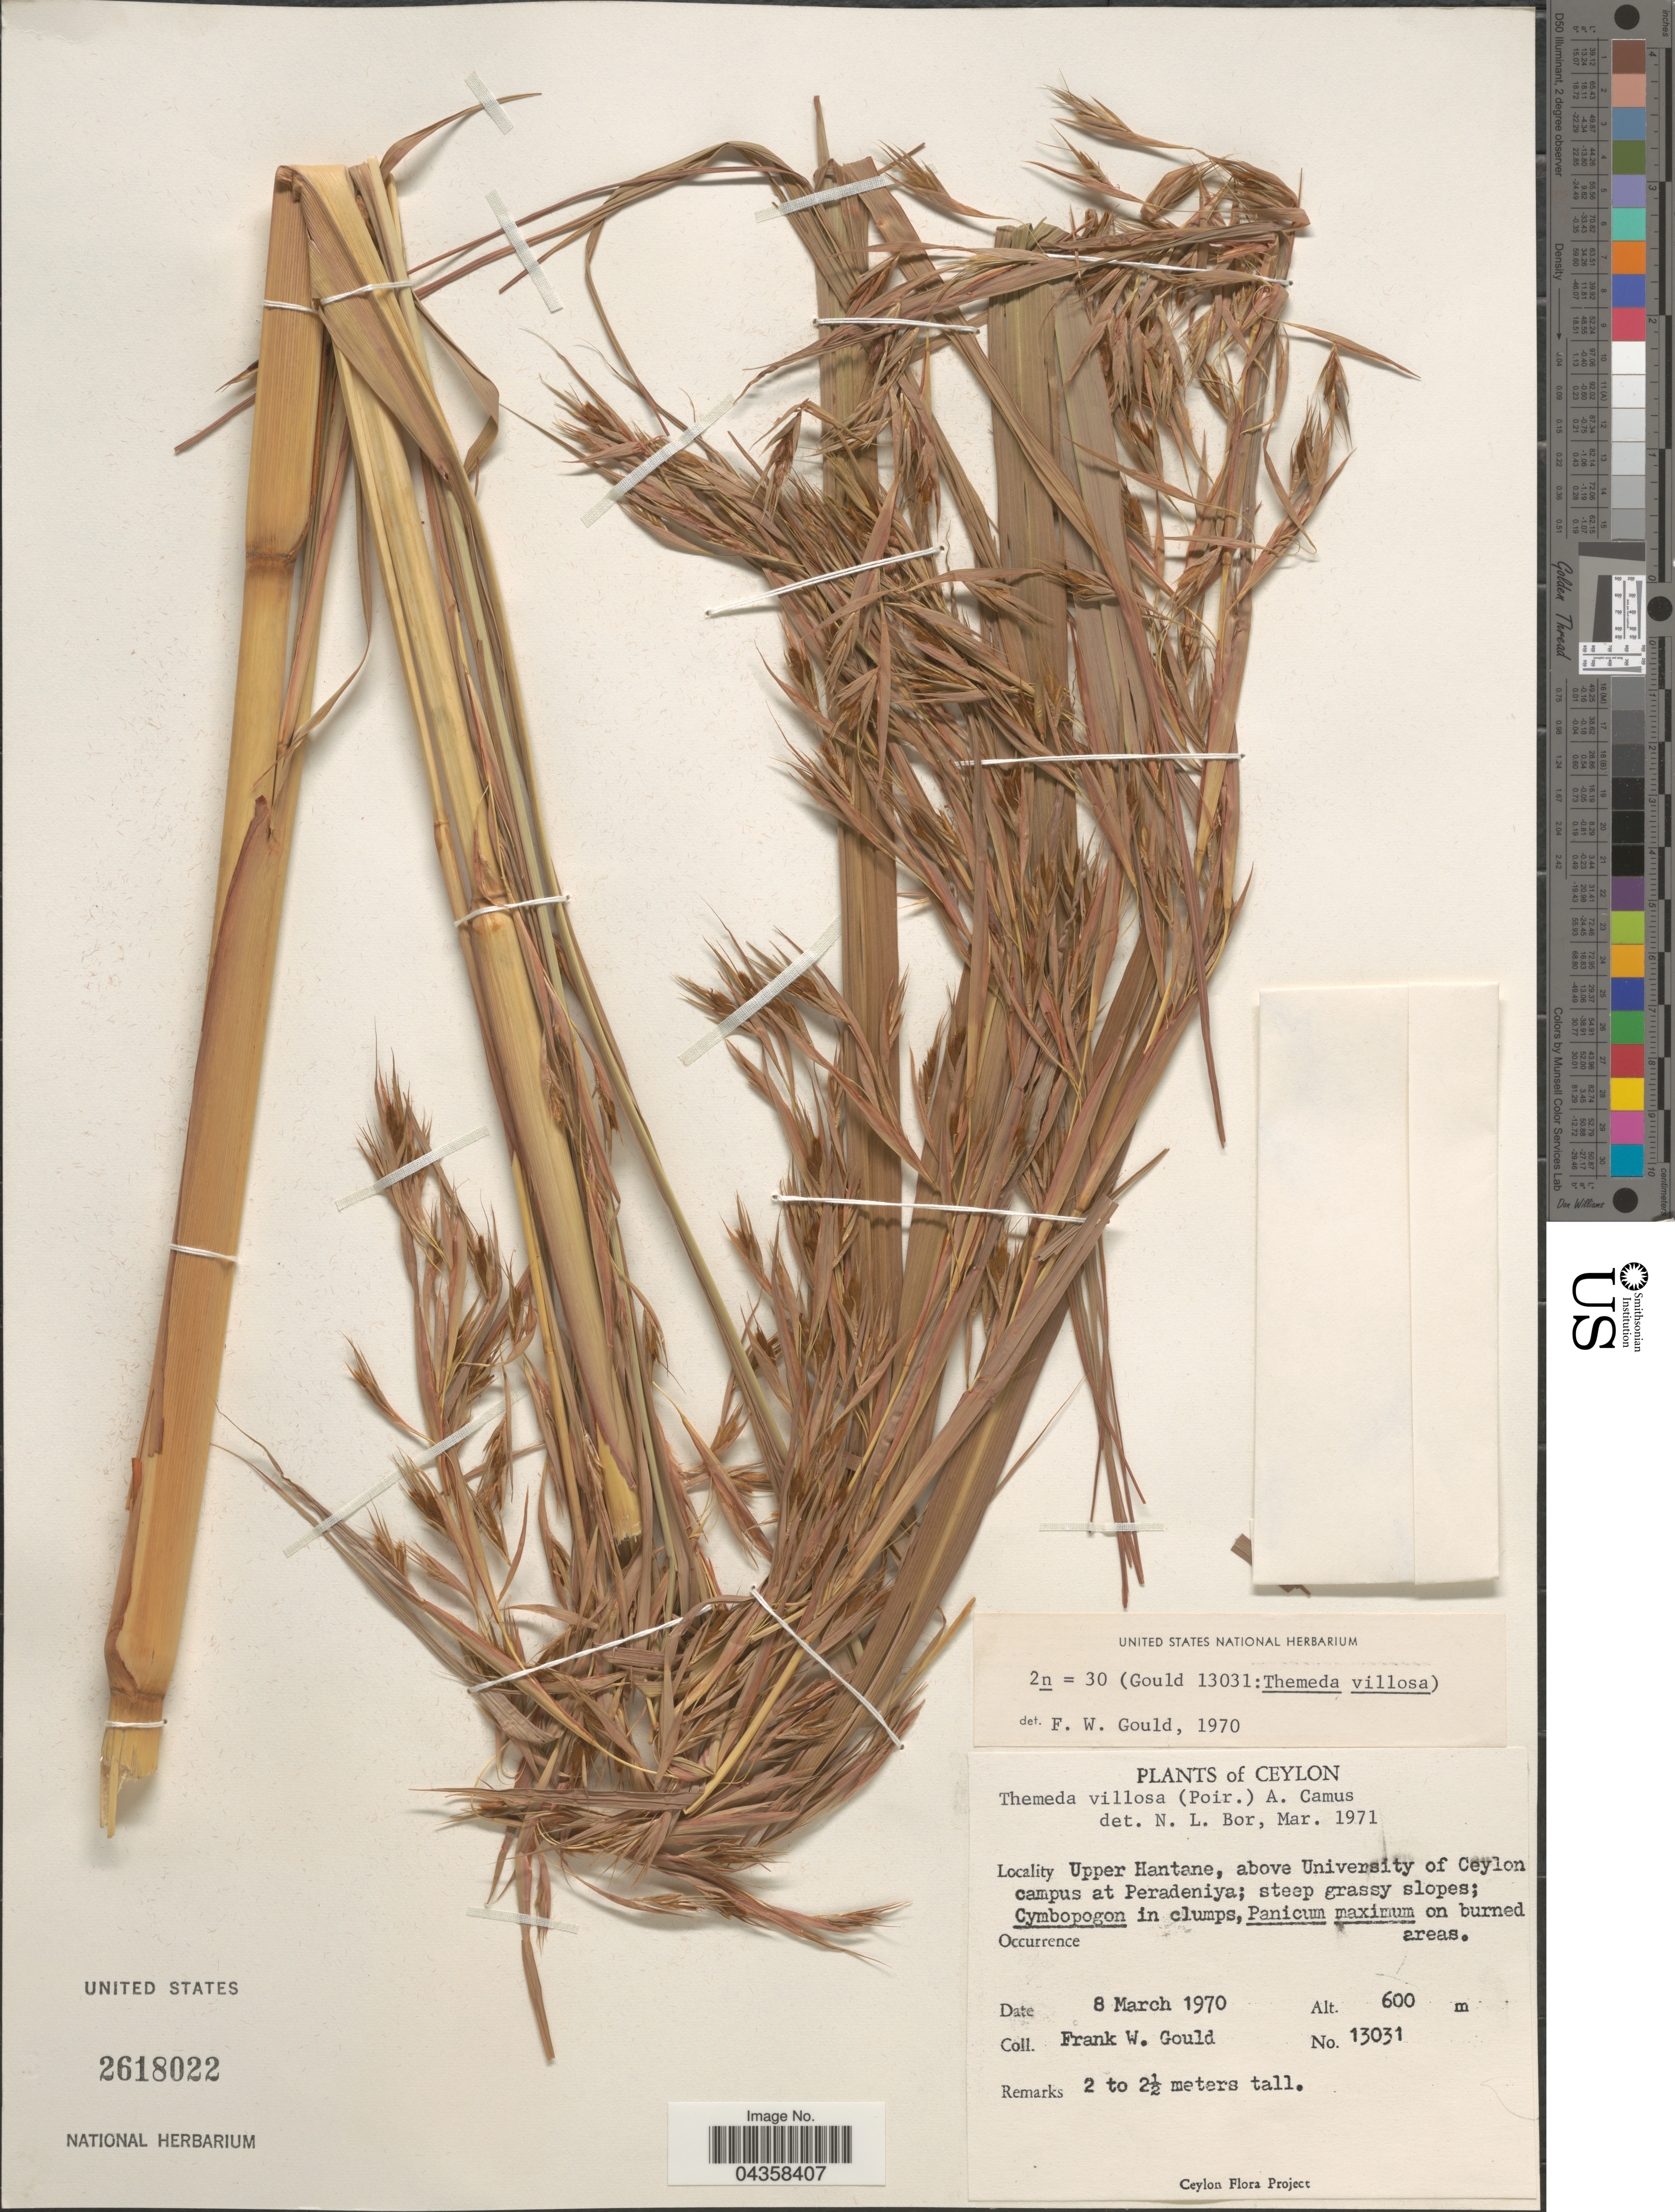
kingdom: Plantae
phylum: Tracheophyta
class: Liliopsida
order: Poales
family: Poaceae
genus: Themeda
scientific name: Themeda villosa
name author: (Lam.) A. Camus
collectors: F. W. Gould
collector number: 13031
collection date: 1970-03-08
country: Sri Lanka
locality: Ceylon. Upper Hantane, above University of Ceylon campus at Peradeniya; steep grassy slopes.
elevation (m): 600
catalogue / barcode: US 2618022